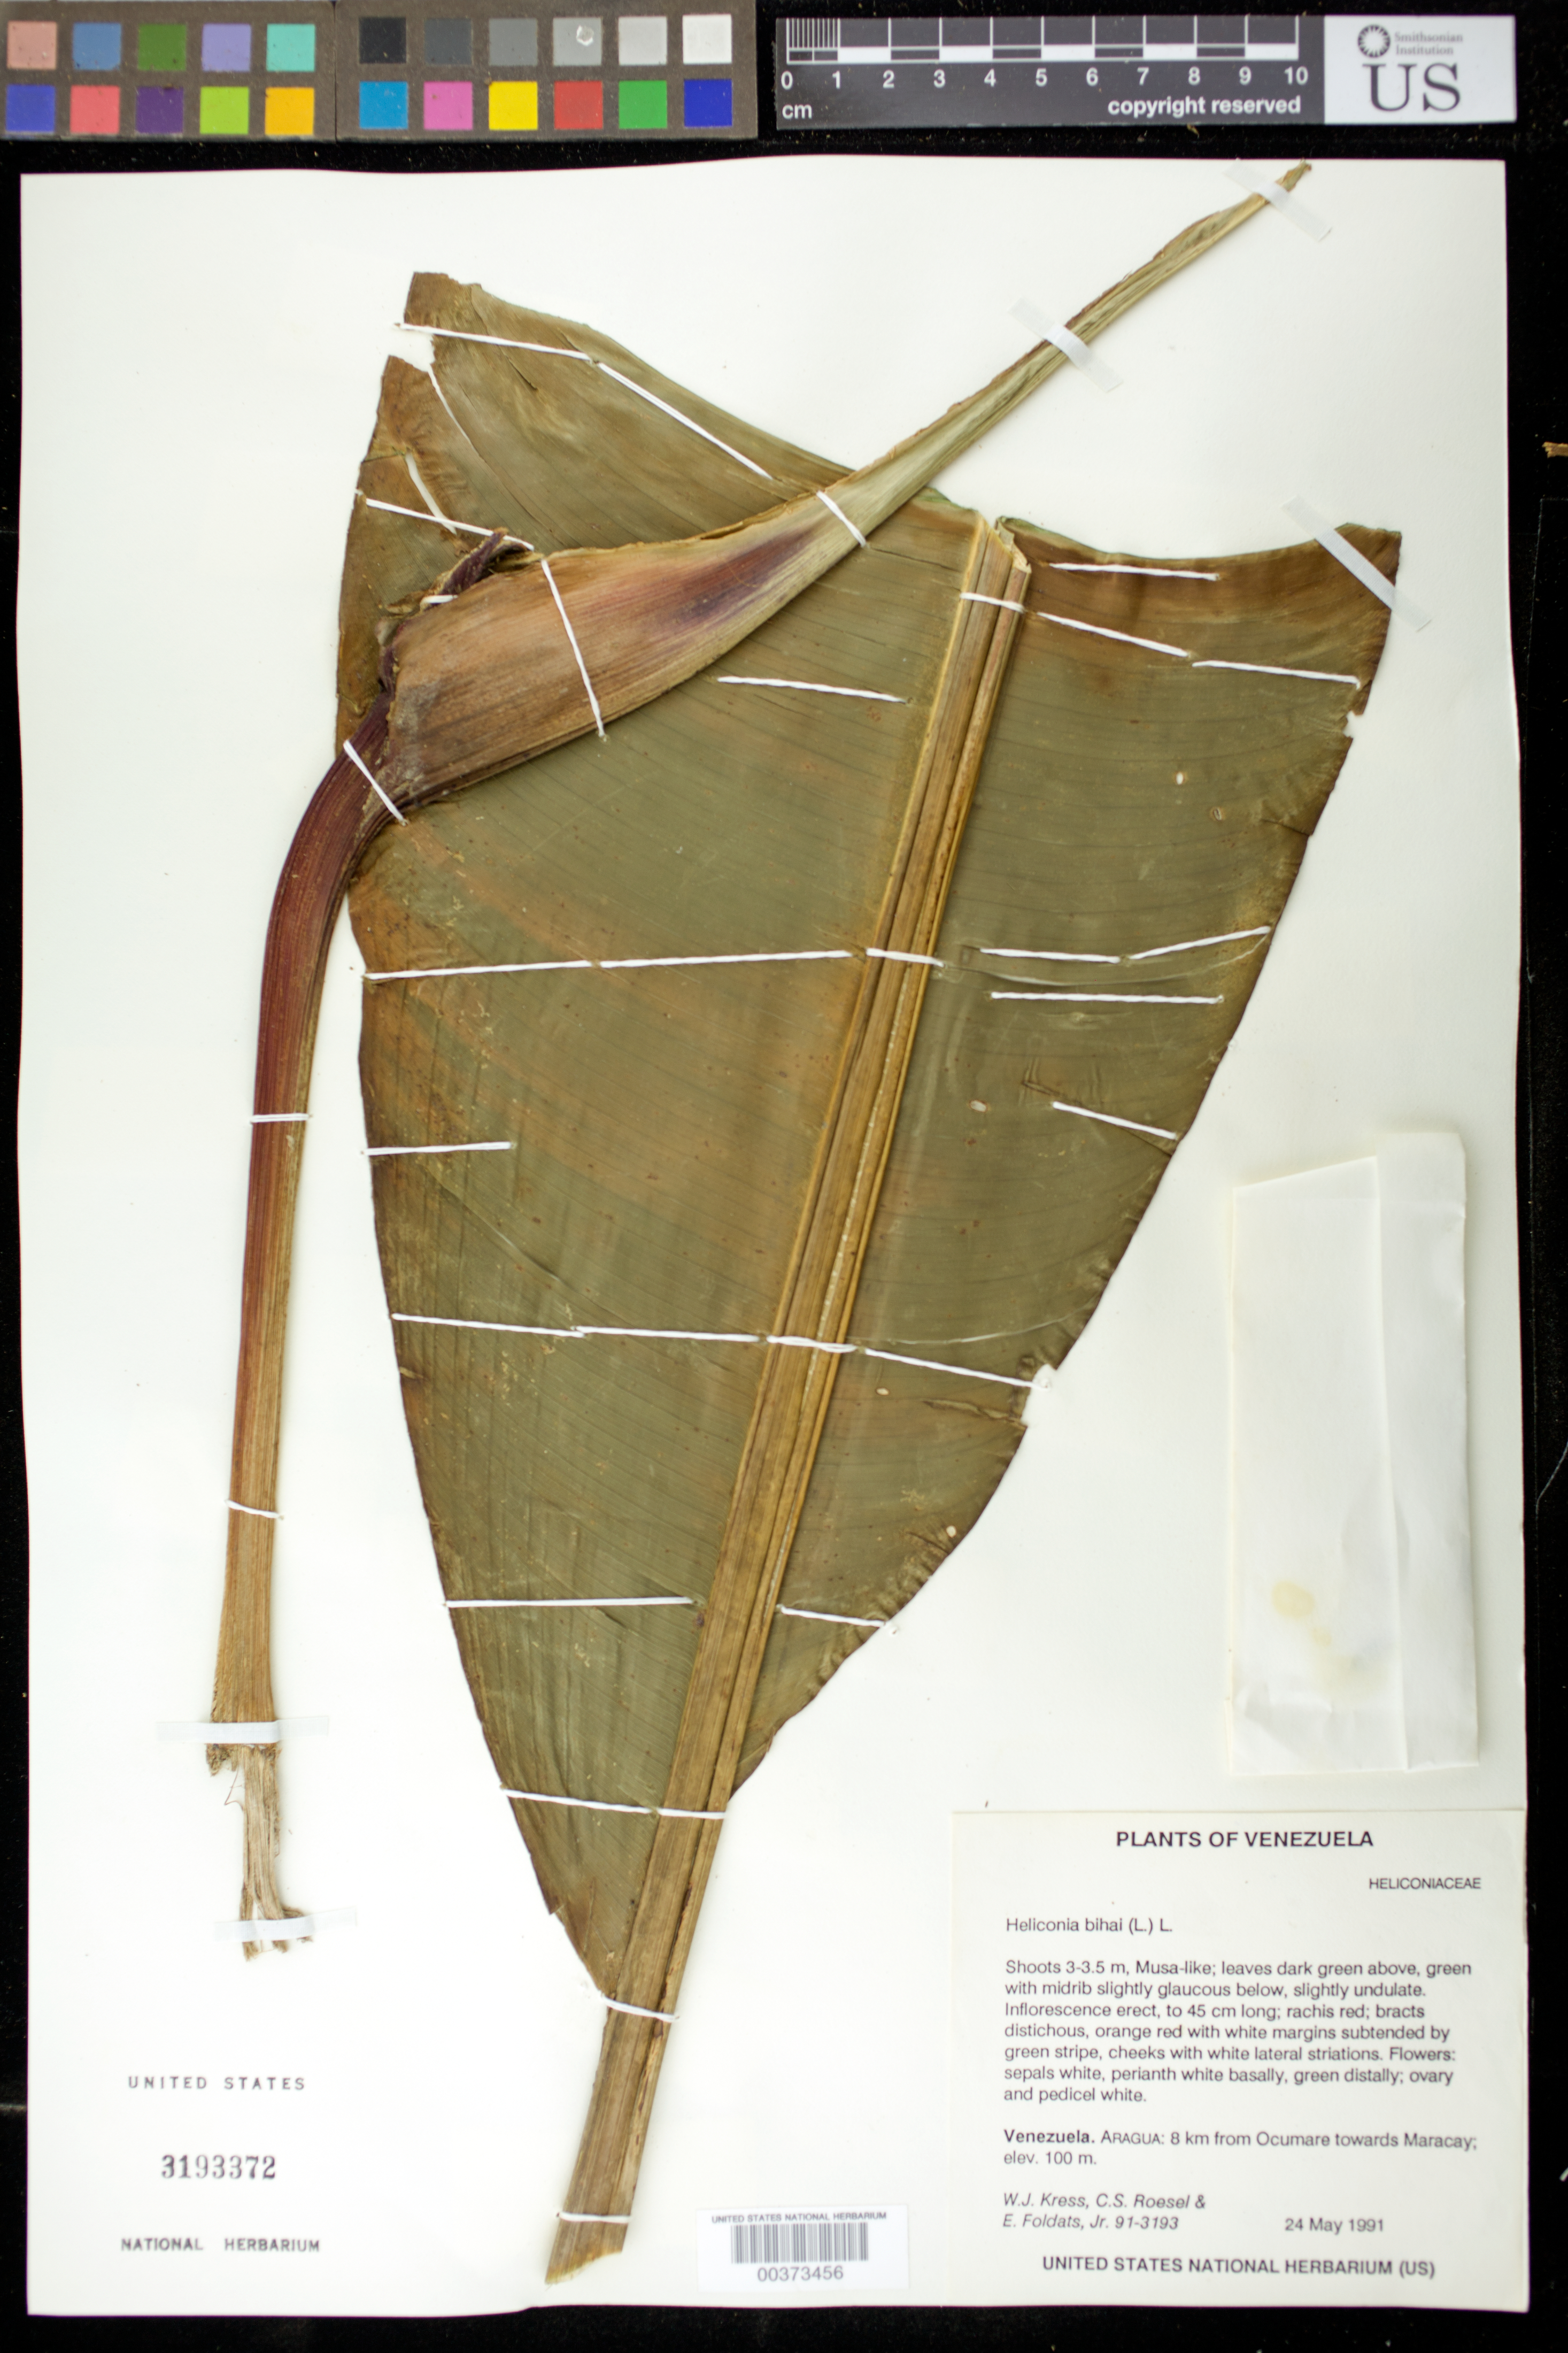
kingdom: Plantae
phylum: Tracheophyta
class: Liliopsida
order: Zingiberales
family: Heliconiaceae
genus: Heliconia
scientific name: Heliconia bihai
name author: (L.) L.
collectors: W. J. Kress, C. S. Roesel & E. Foldats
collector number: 91-3193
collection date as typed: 24 May 1991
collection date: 1991-05-24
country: Venezuela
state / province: Aragua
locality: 8 km from ocumare towards maracay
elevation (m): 100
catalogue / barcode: US 3193372